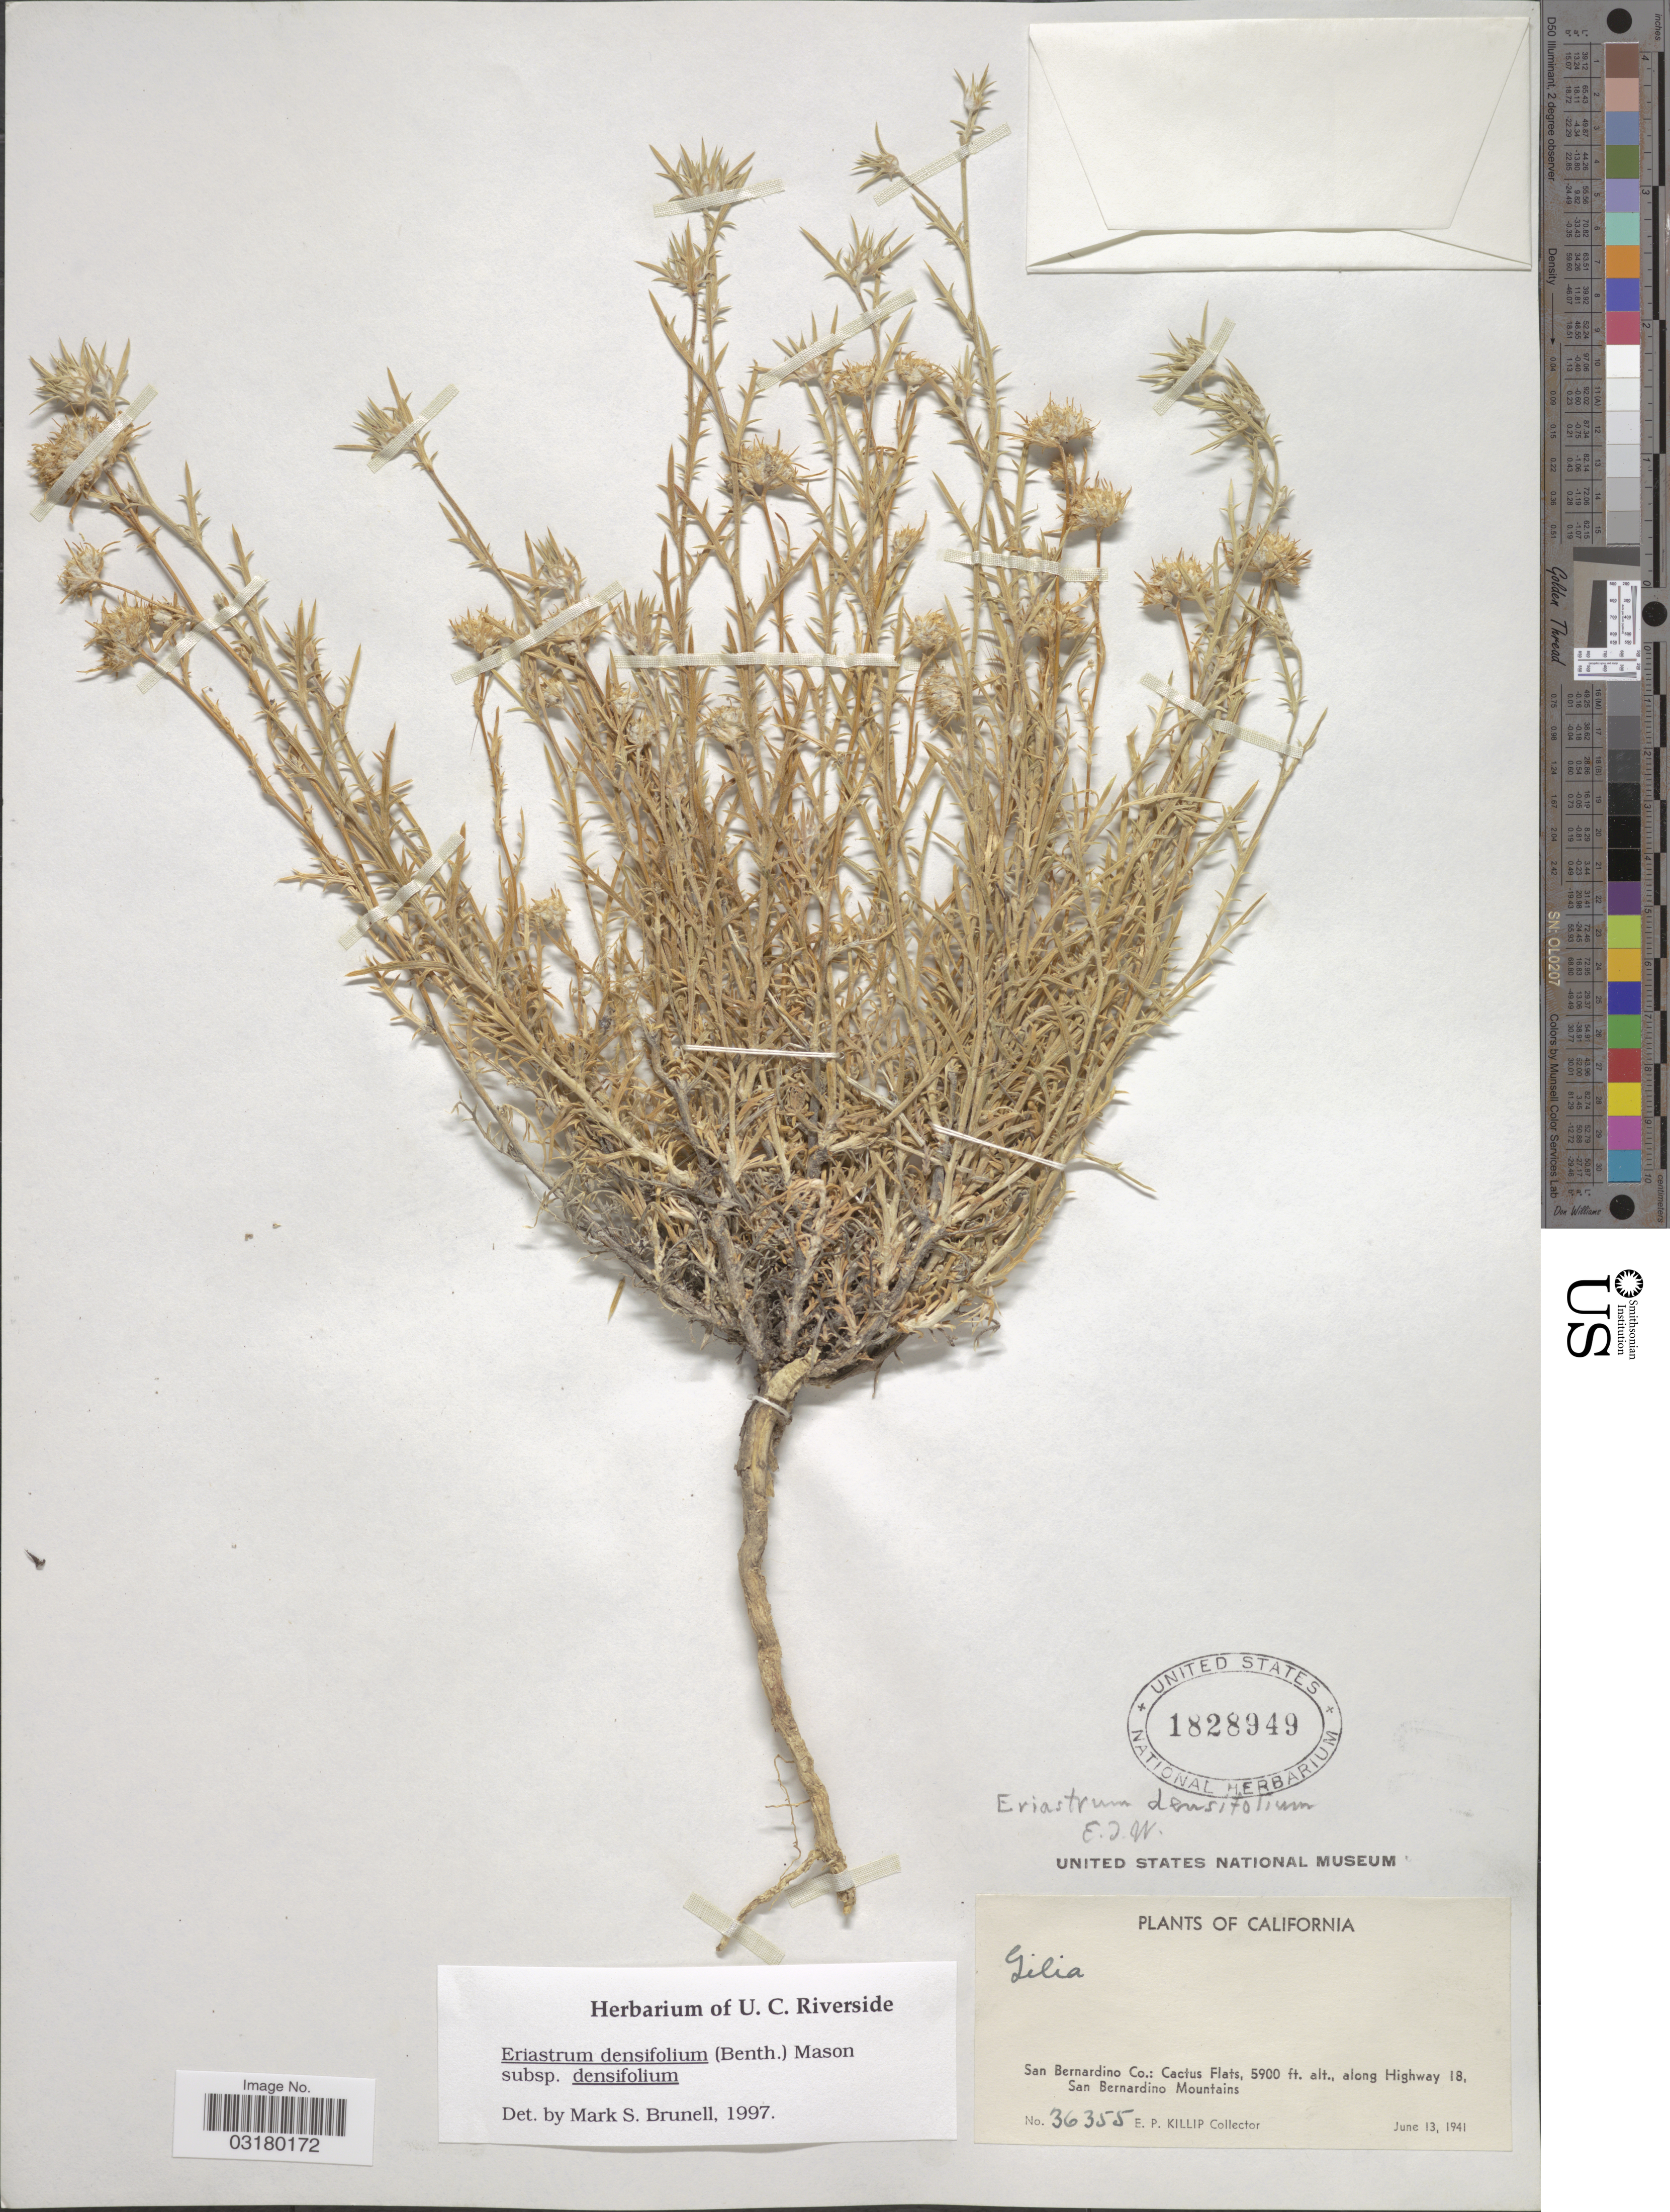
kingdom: Plantae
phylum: Tracheophyta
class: Magnoliopsida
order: Ericales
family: Polemoniaceae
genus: Eriastrum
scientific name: Eriastrum densifolium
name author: (Benth.) H. Mason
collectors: E. P. Killip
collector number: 36355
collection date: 1941-06-13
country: United States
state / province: California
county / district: San Bernardino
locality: San Bernardino Co.: Cactus Flats, along Highway 18, San Bernardino Mountains.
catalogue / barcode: US 1828949